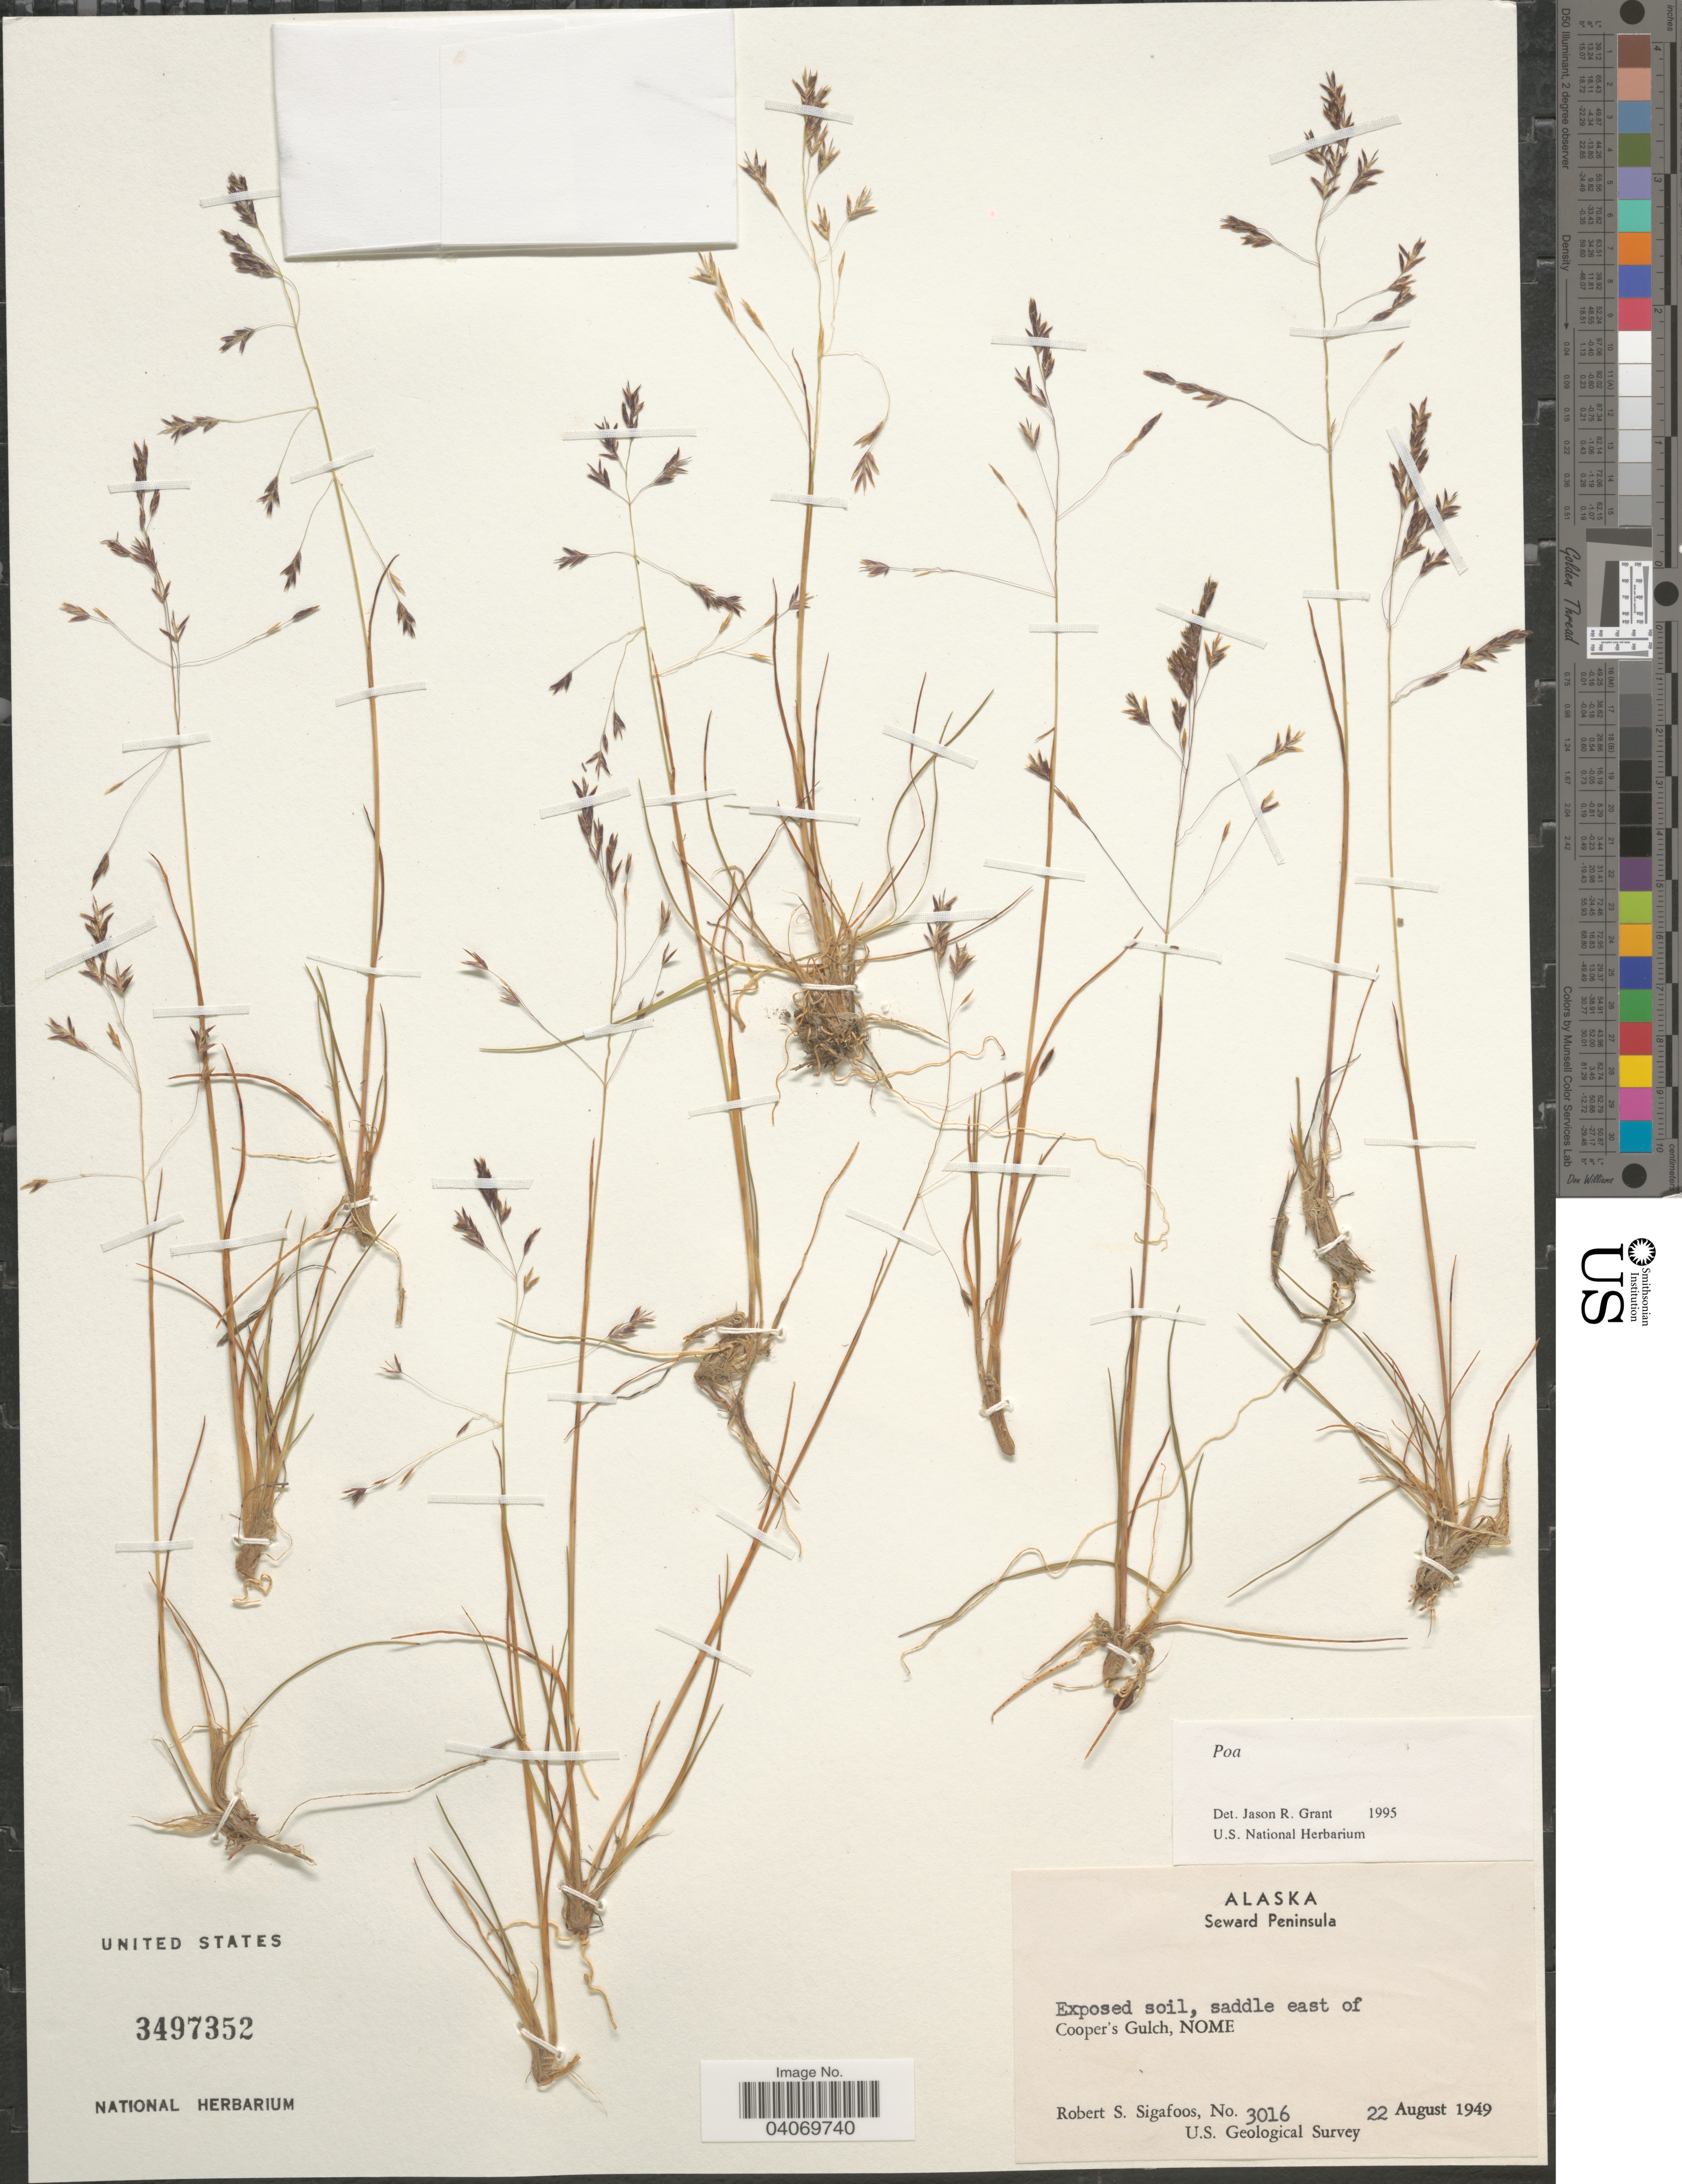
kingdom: Plantae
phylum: Tracheophyta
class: Liliopsida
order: Poales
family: Poaceae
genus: Poa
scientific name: Poa sp.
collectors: R. Sigafoos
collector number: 3016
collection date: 1949-08-22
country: United States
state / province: Alaska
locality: Seward Peninsula. Exposed soil, saddle east of Cooper's Gulch, Nome. U.S. Geological Survey.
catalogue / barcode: US 3497352